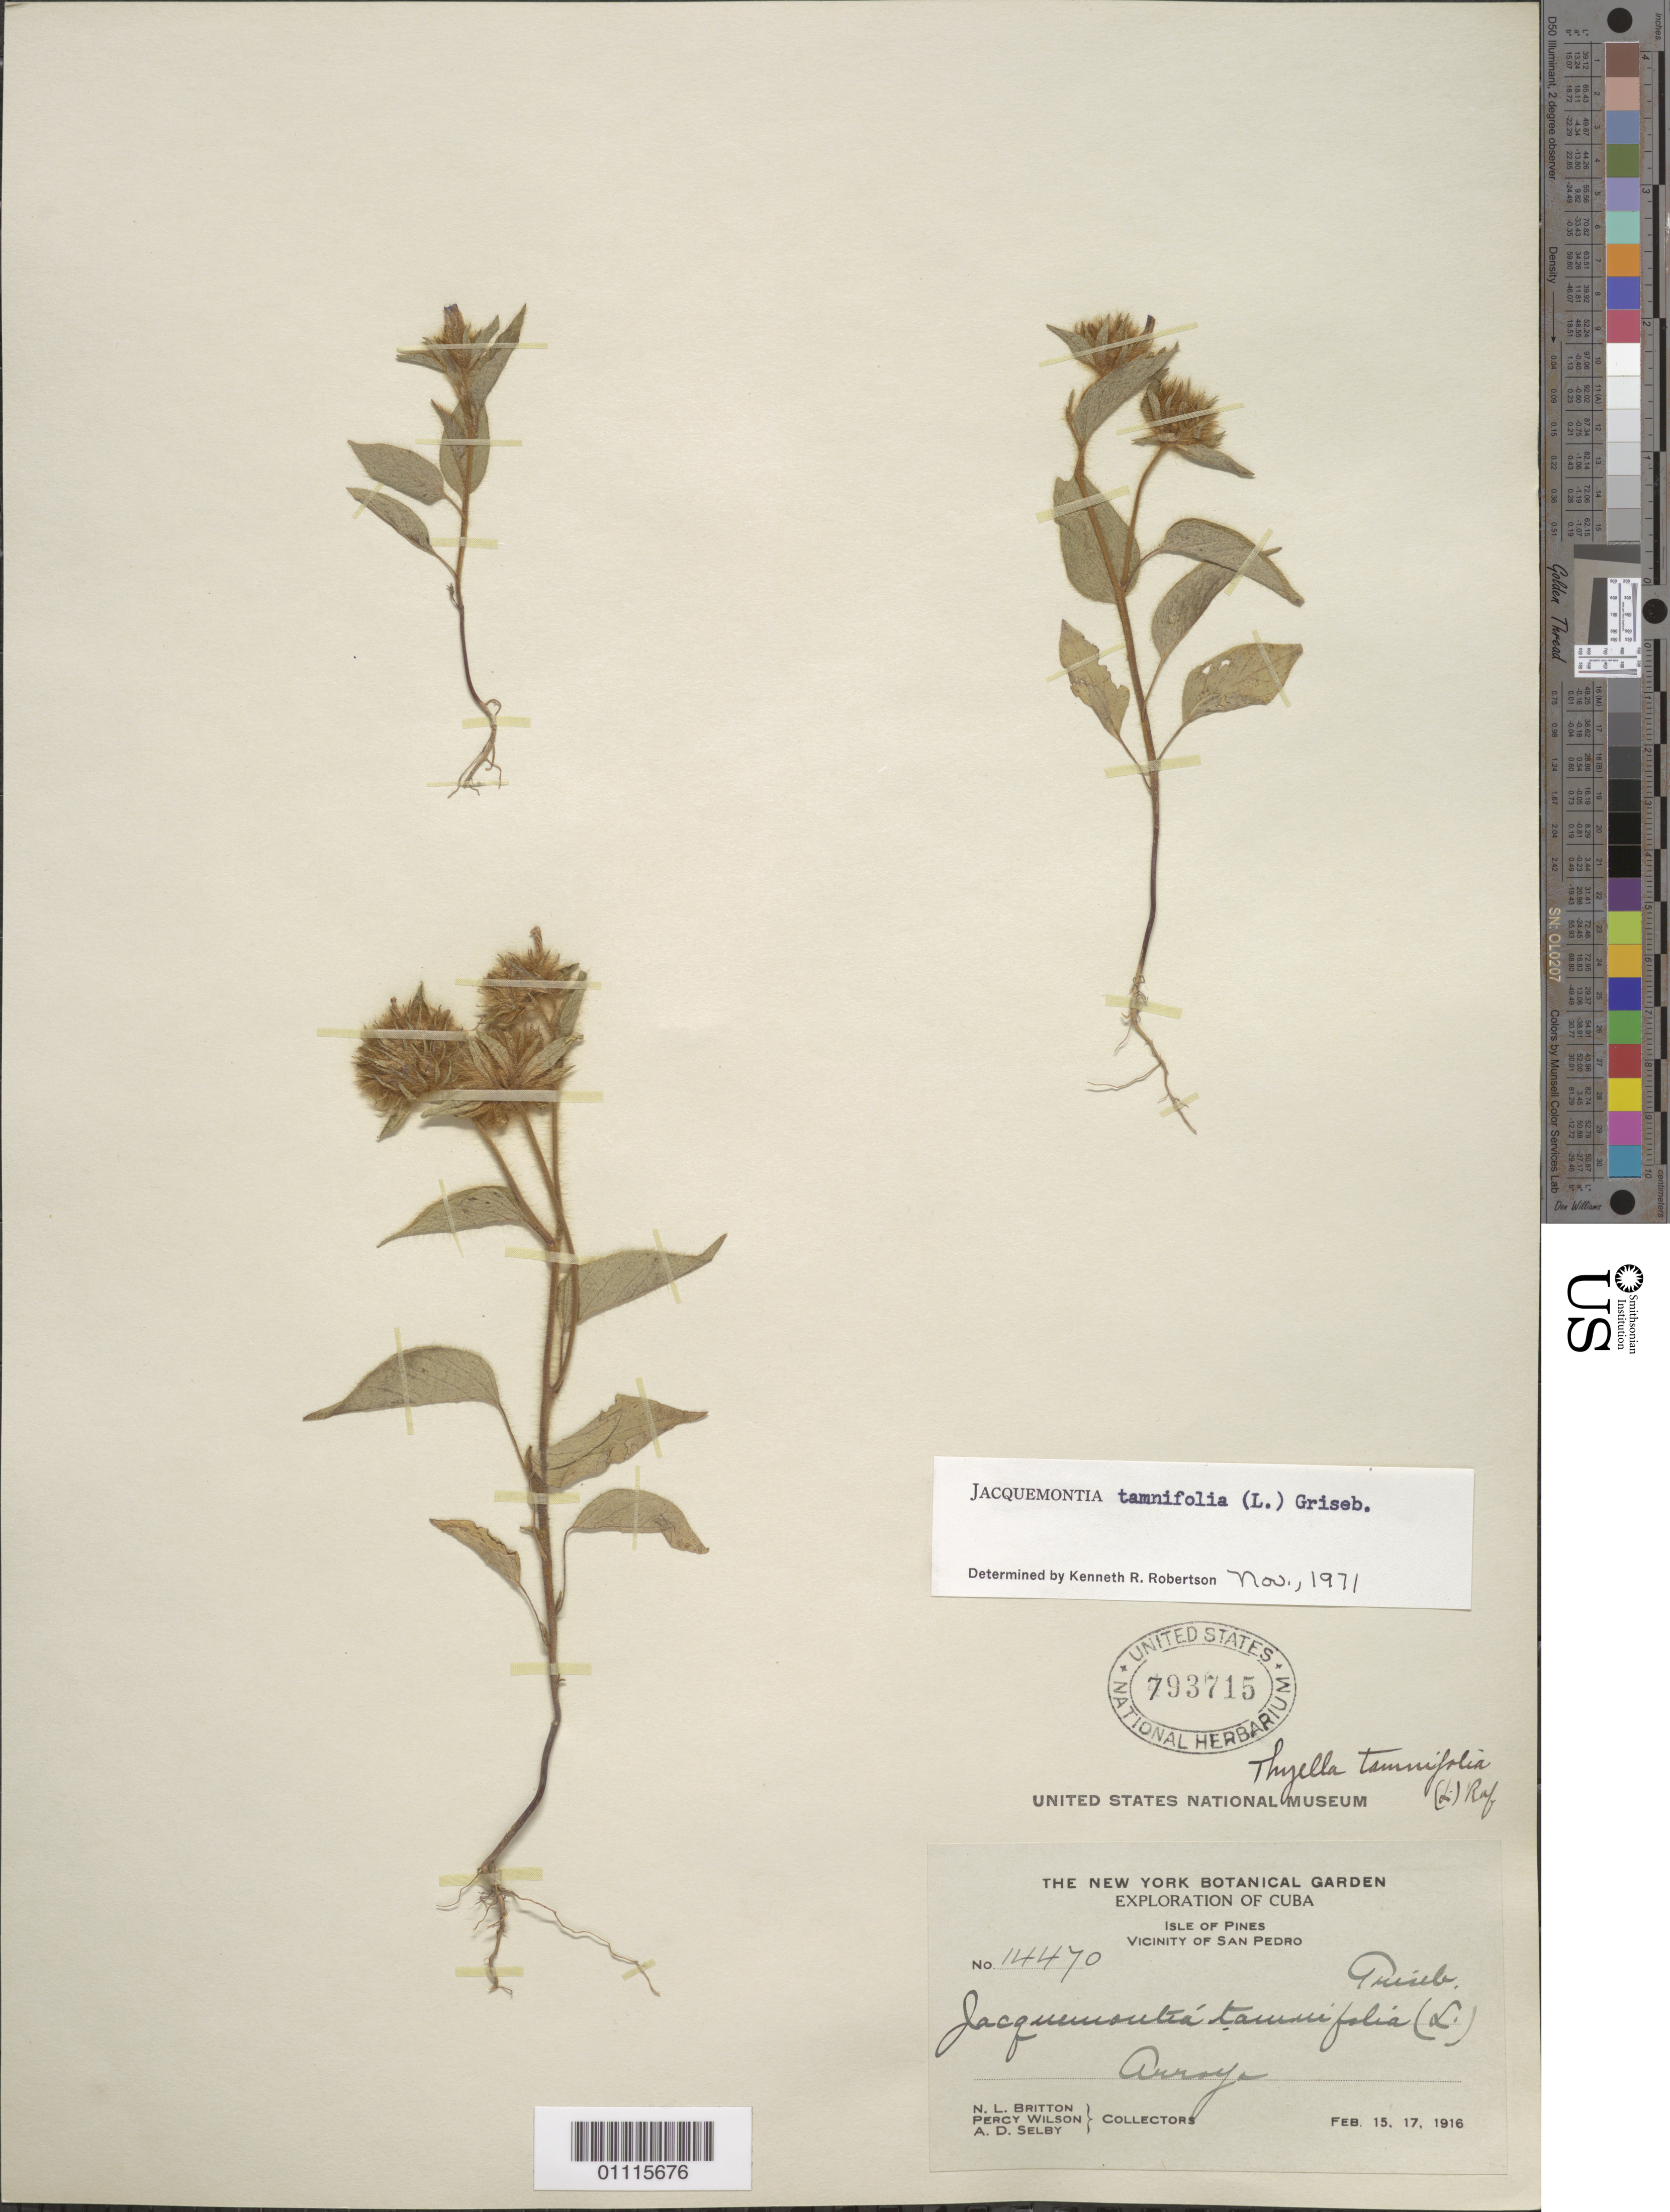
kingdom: Plantae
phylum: Tracheophyta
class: Magnoliopsida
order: Solanales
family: Convolvulaceae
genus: Jacquemontia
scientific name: Jacquemontia tamnifolia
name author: (L.) Griseb.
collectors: N. Britton, P. Wilson & A. Selby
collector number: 14470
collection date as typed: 15 Feb 1916 and 17 Feb 1916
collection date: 1916-02-15,1916-02-17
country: Cuba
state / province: Isla de La Juventud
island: Isla de la Juventud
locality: Vicinity of San Pedro Arroyo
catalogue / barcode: US 793715